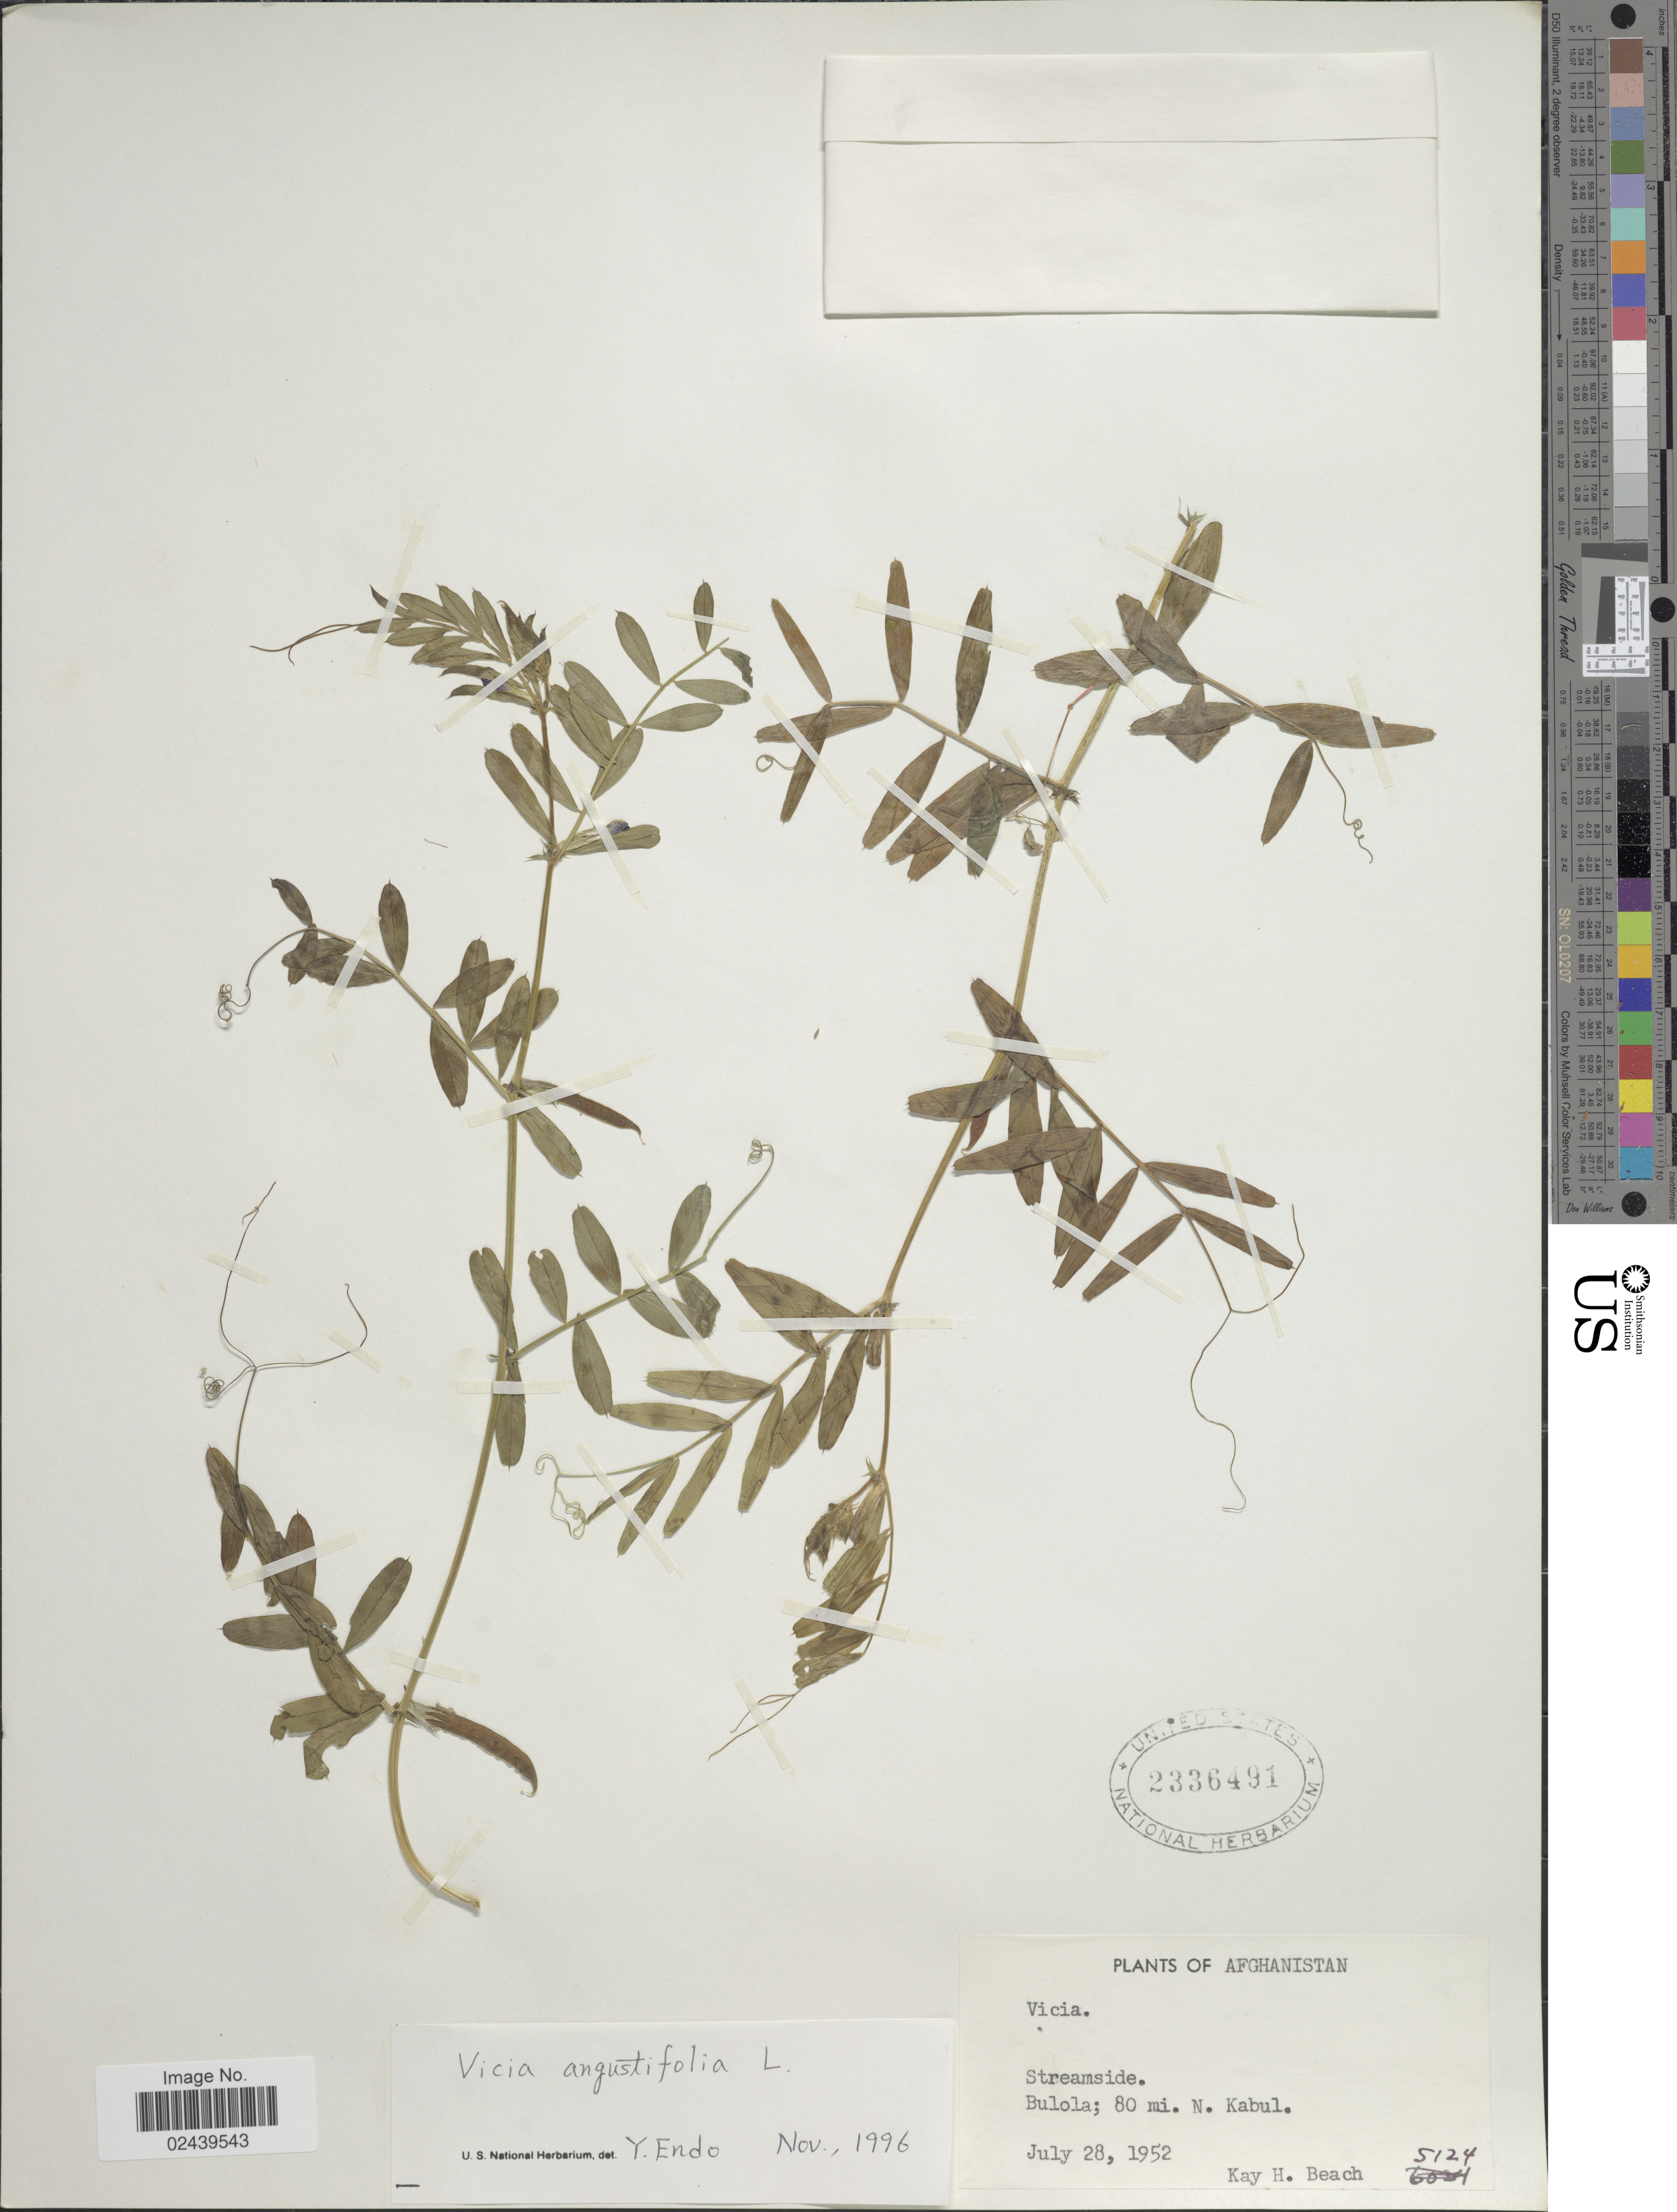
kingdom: Plantae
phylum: Tracheophyta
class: Magnoliopsida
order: Fabales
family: Fabaceae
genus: Vicia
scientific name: Vicia angustifolia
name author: L.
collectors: K. H. Beach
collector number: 5124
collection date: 1952-07-28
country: Afghanistan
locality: Streamside, Bulola, 80 mi. N. Kabul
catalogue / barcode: US 2336491